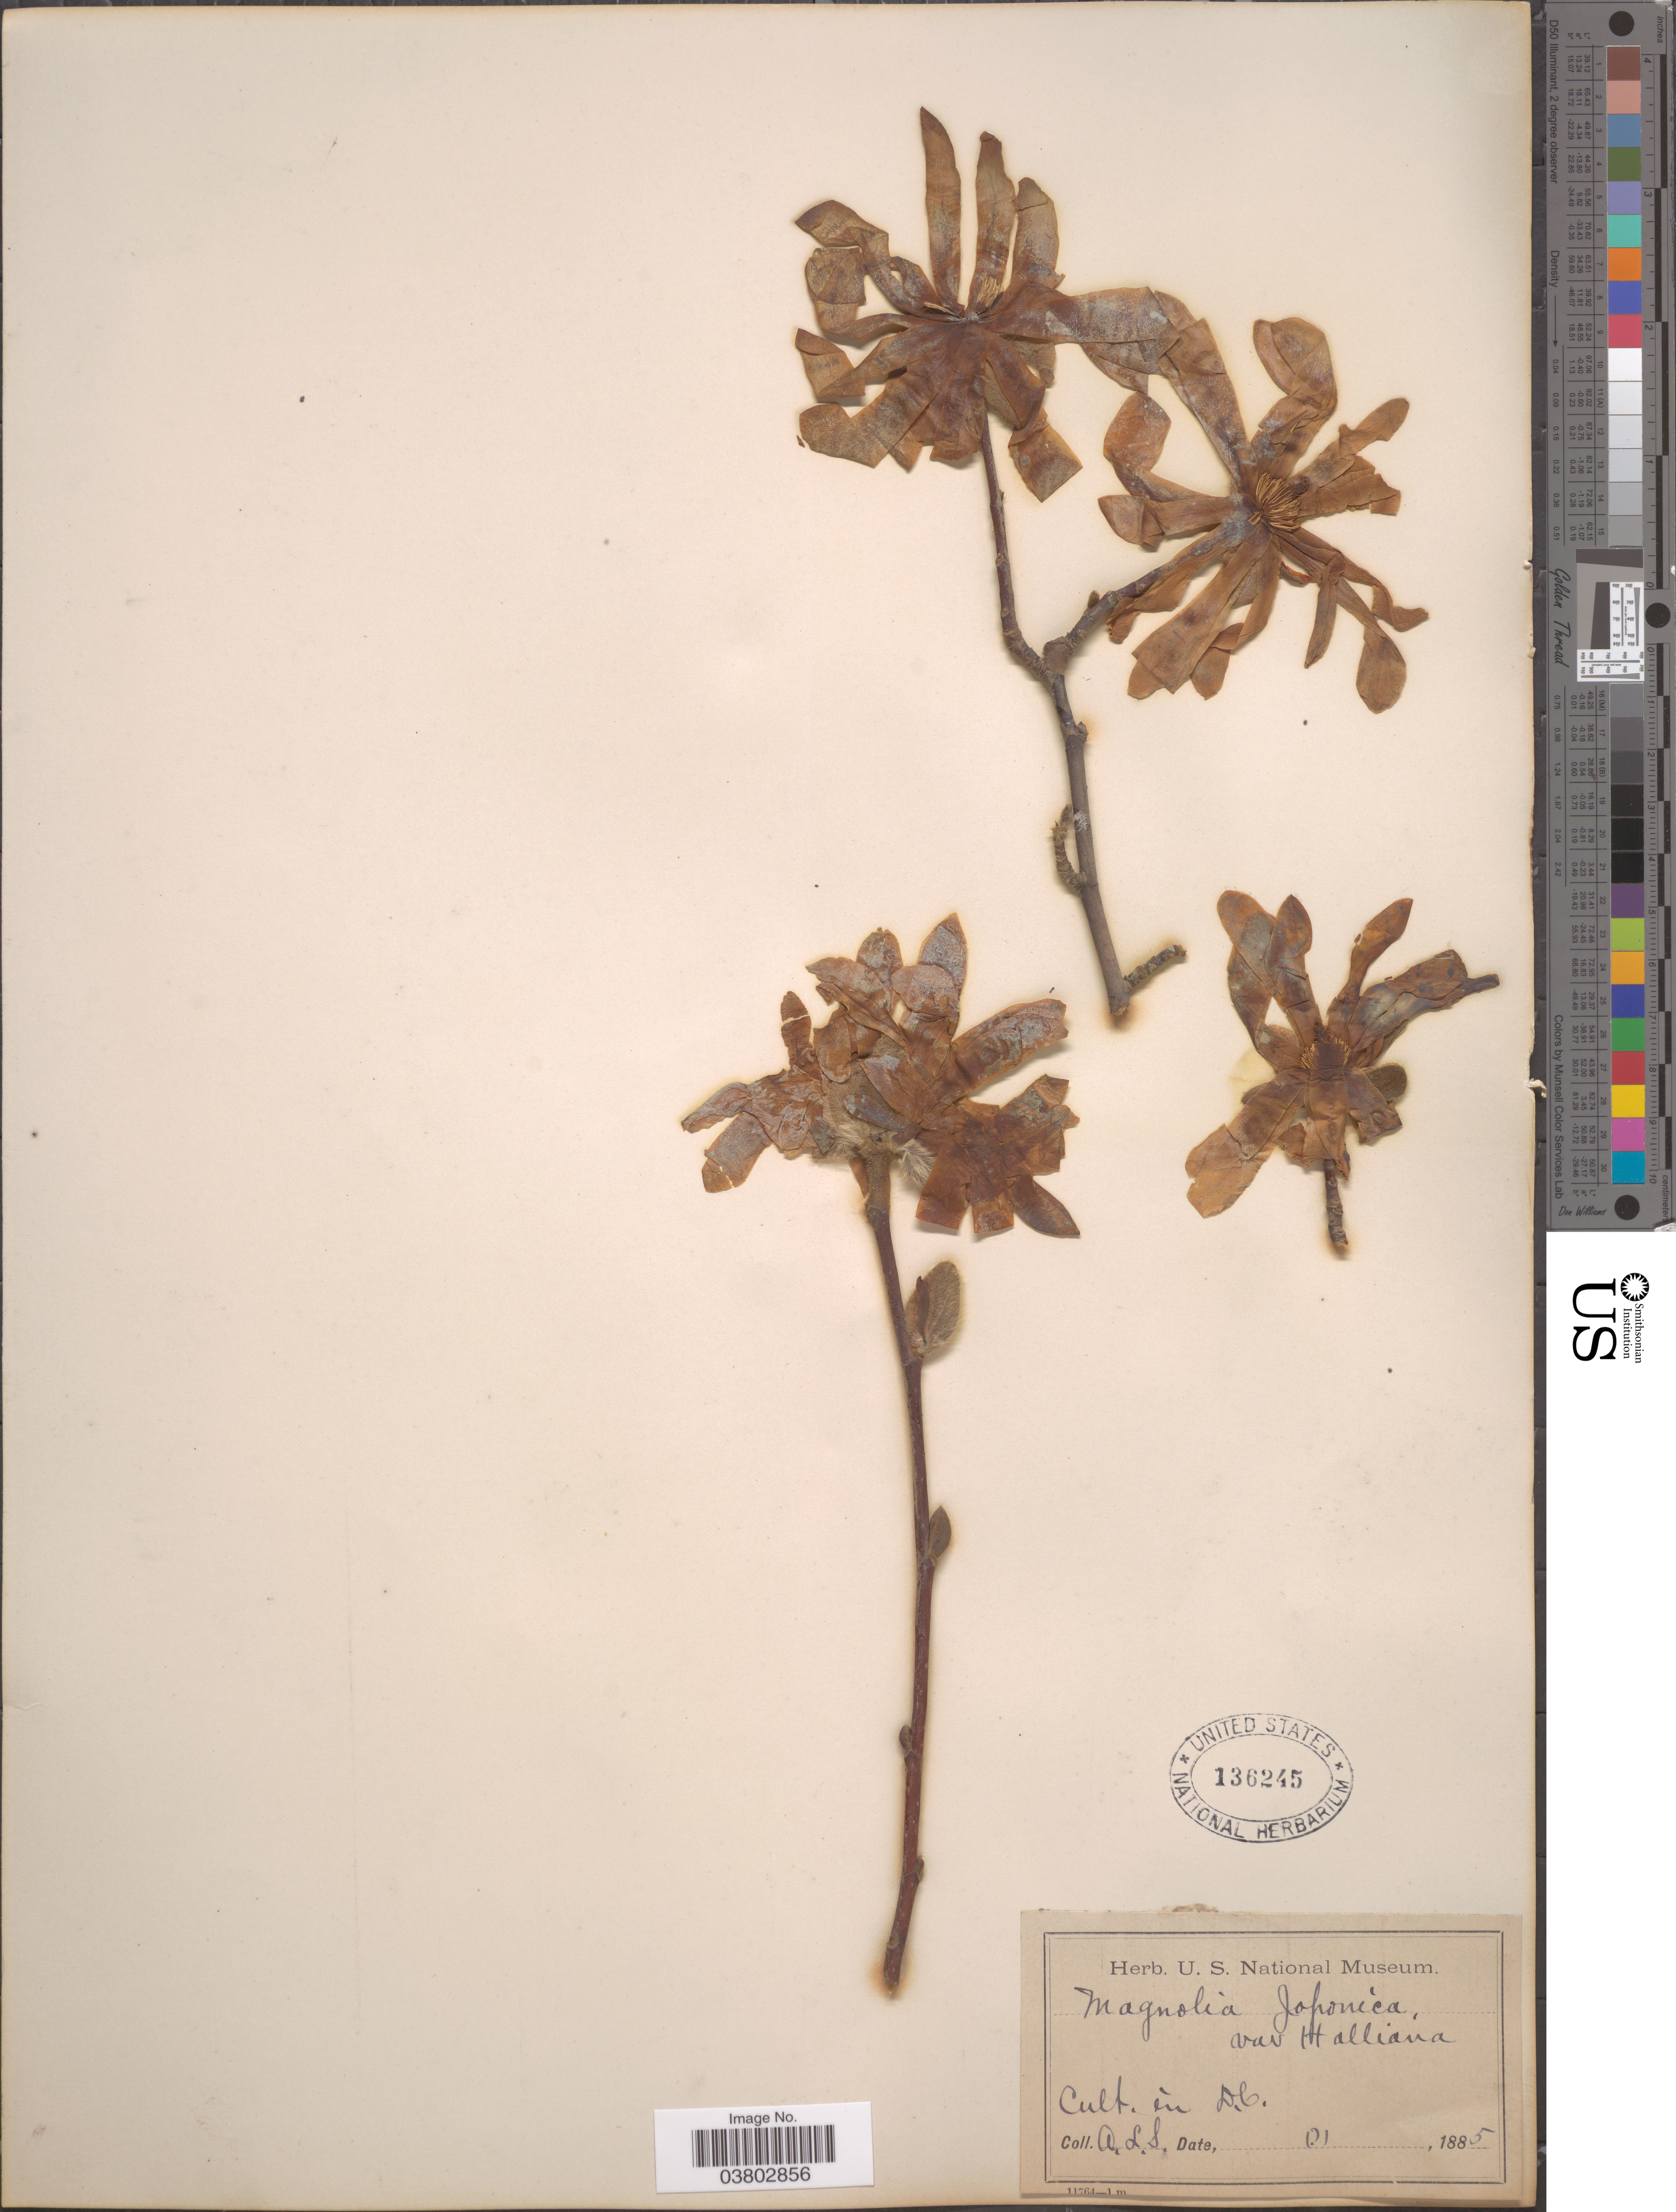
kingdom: Plantae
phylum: Tracheophyta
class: Magnoliopsida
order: Magnoliales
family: Magnoliaceae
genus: Magnolia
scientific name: Magnolia parviflora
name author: Blume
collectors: A. L. S.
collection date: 1885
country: United States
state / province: District of Columbia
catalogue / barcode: US 136245